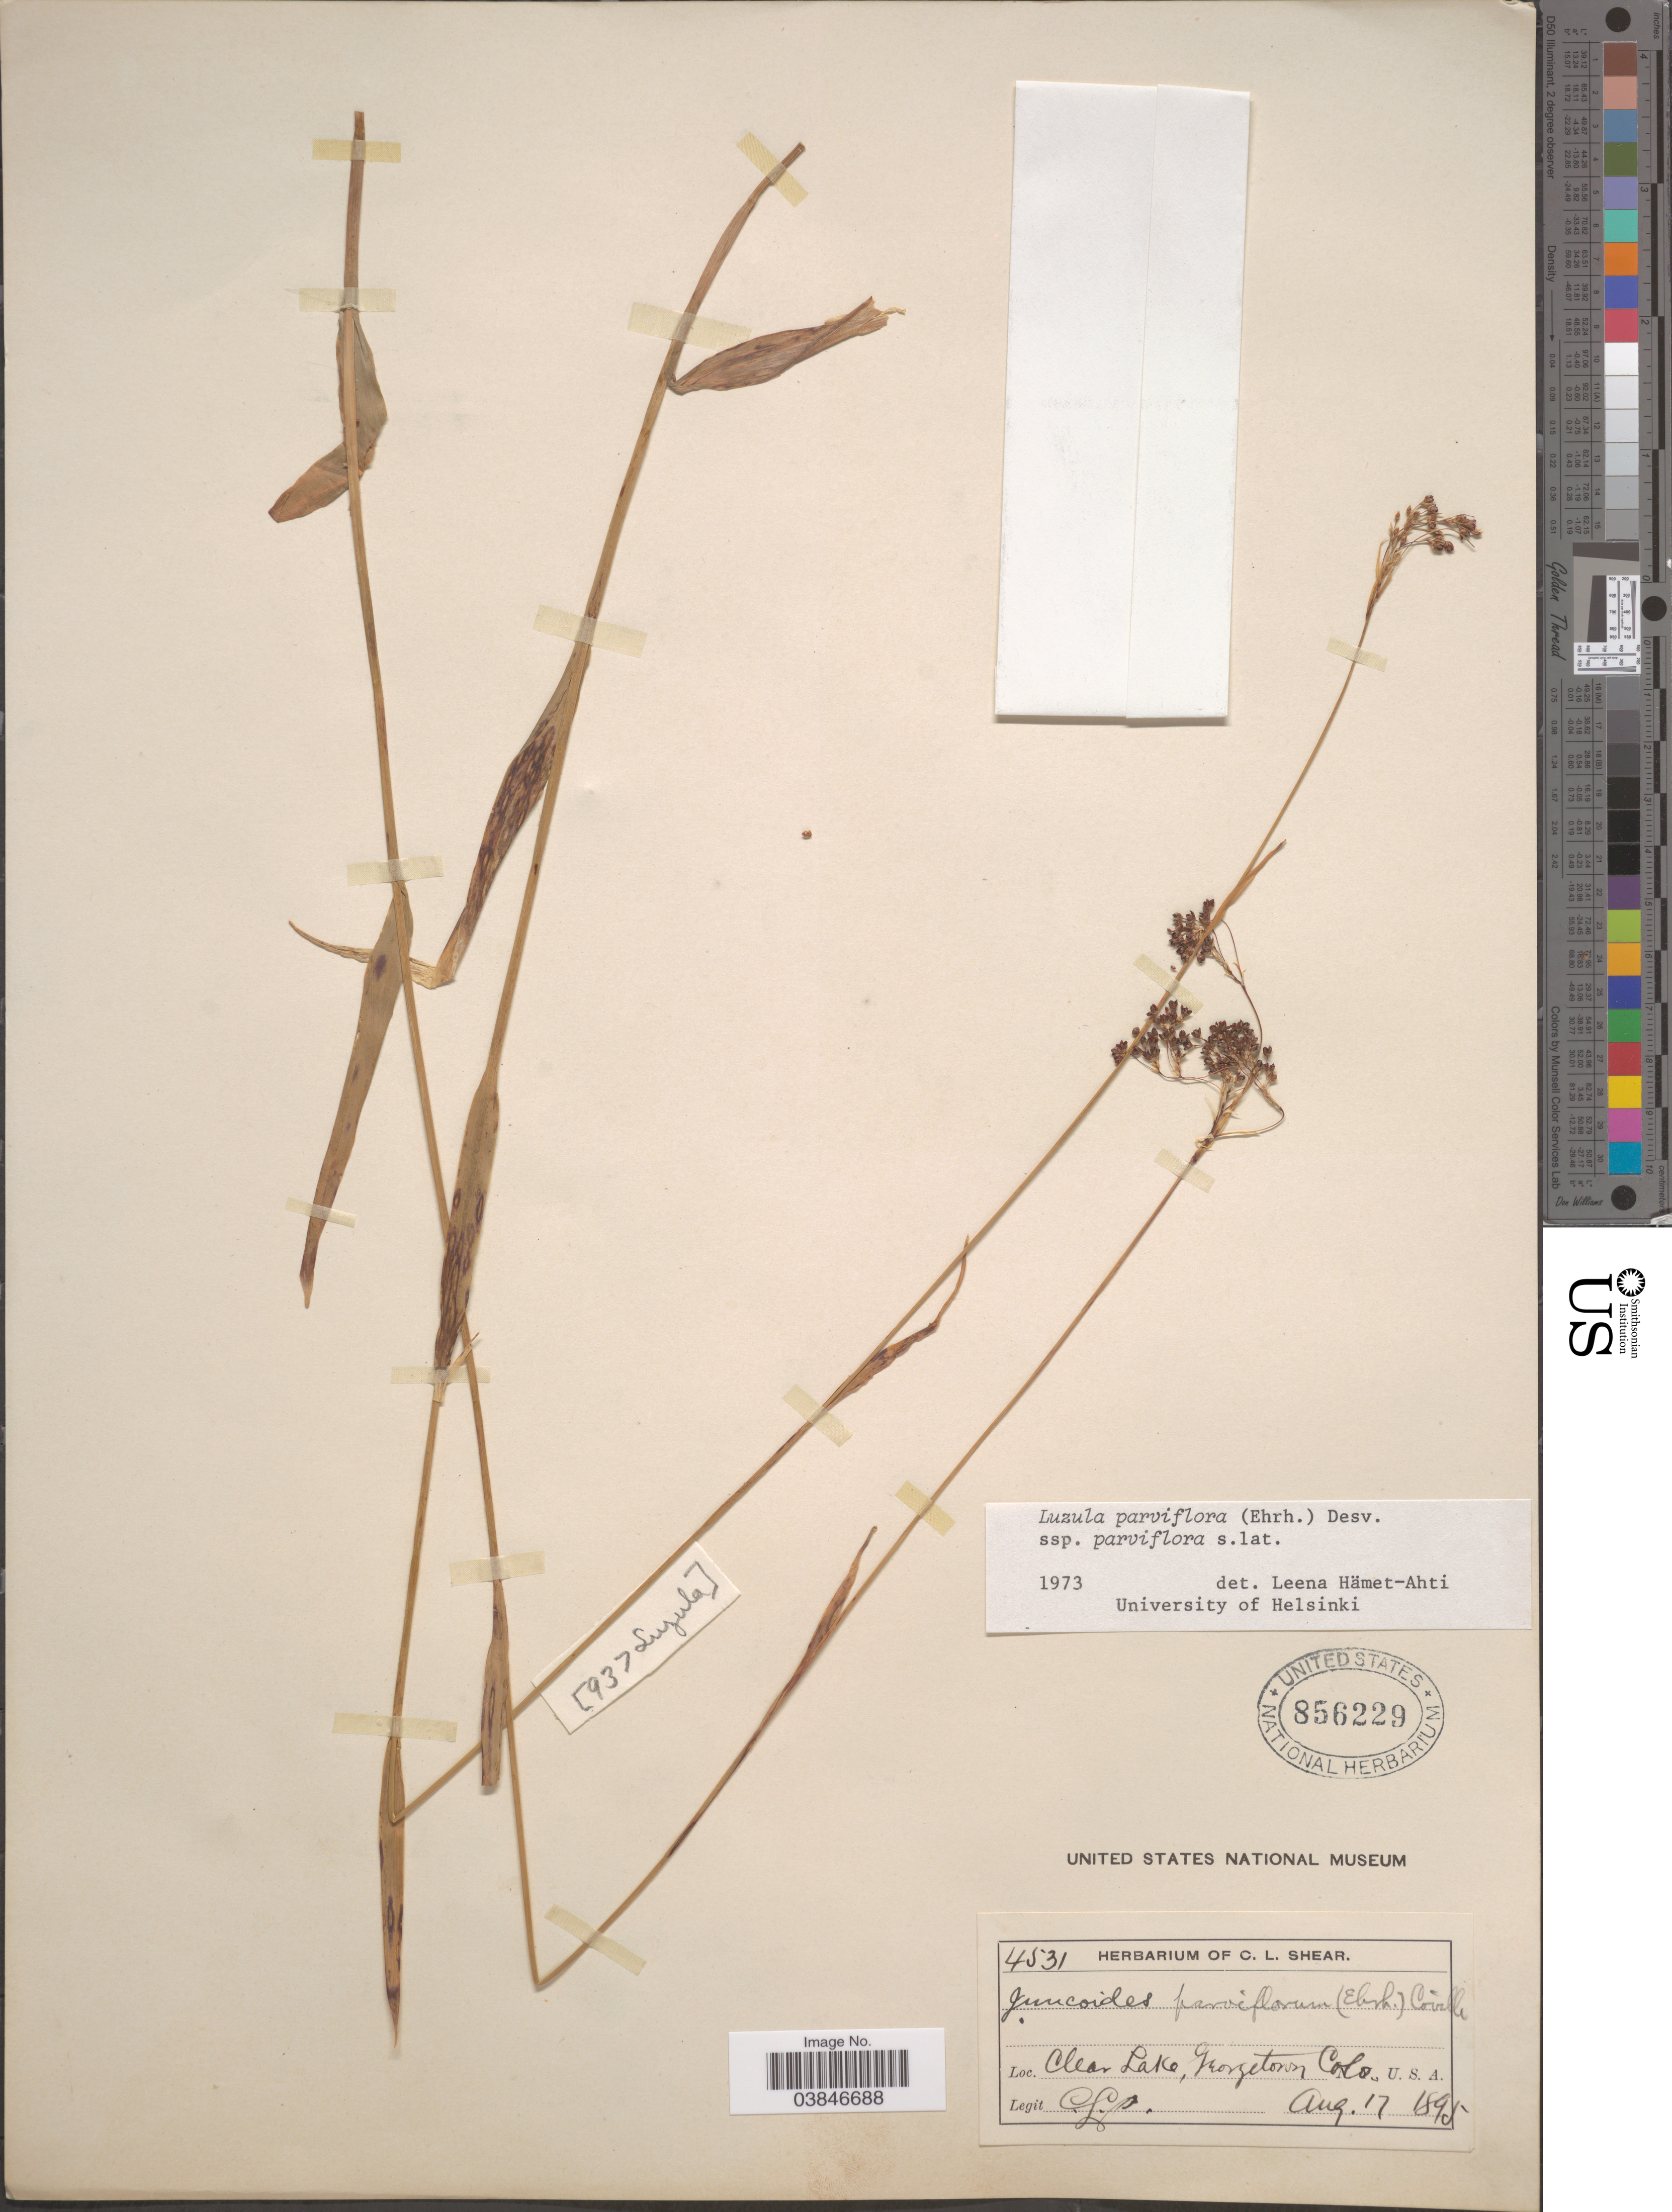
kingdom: Plantae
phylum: Tracheophyta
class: Liliopsida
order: Poales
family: Juncaceae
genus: Luzula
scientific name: Luzula parviflora subsp. parviflora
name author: (Ehrh.) Desv.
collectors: C. L. Shear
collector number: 4531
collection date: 1895-08-17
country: United States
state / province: Colorado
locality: Clear Lake, Georgetown.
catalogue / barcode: US 856229